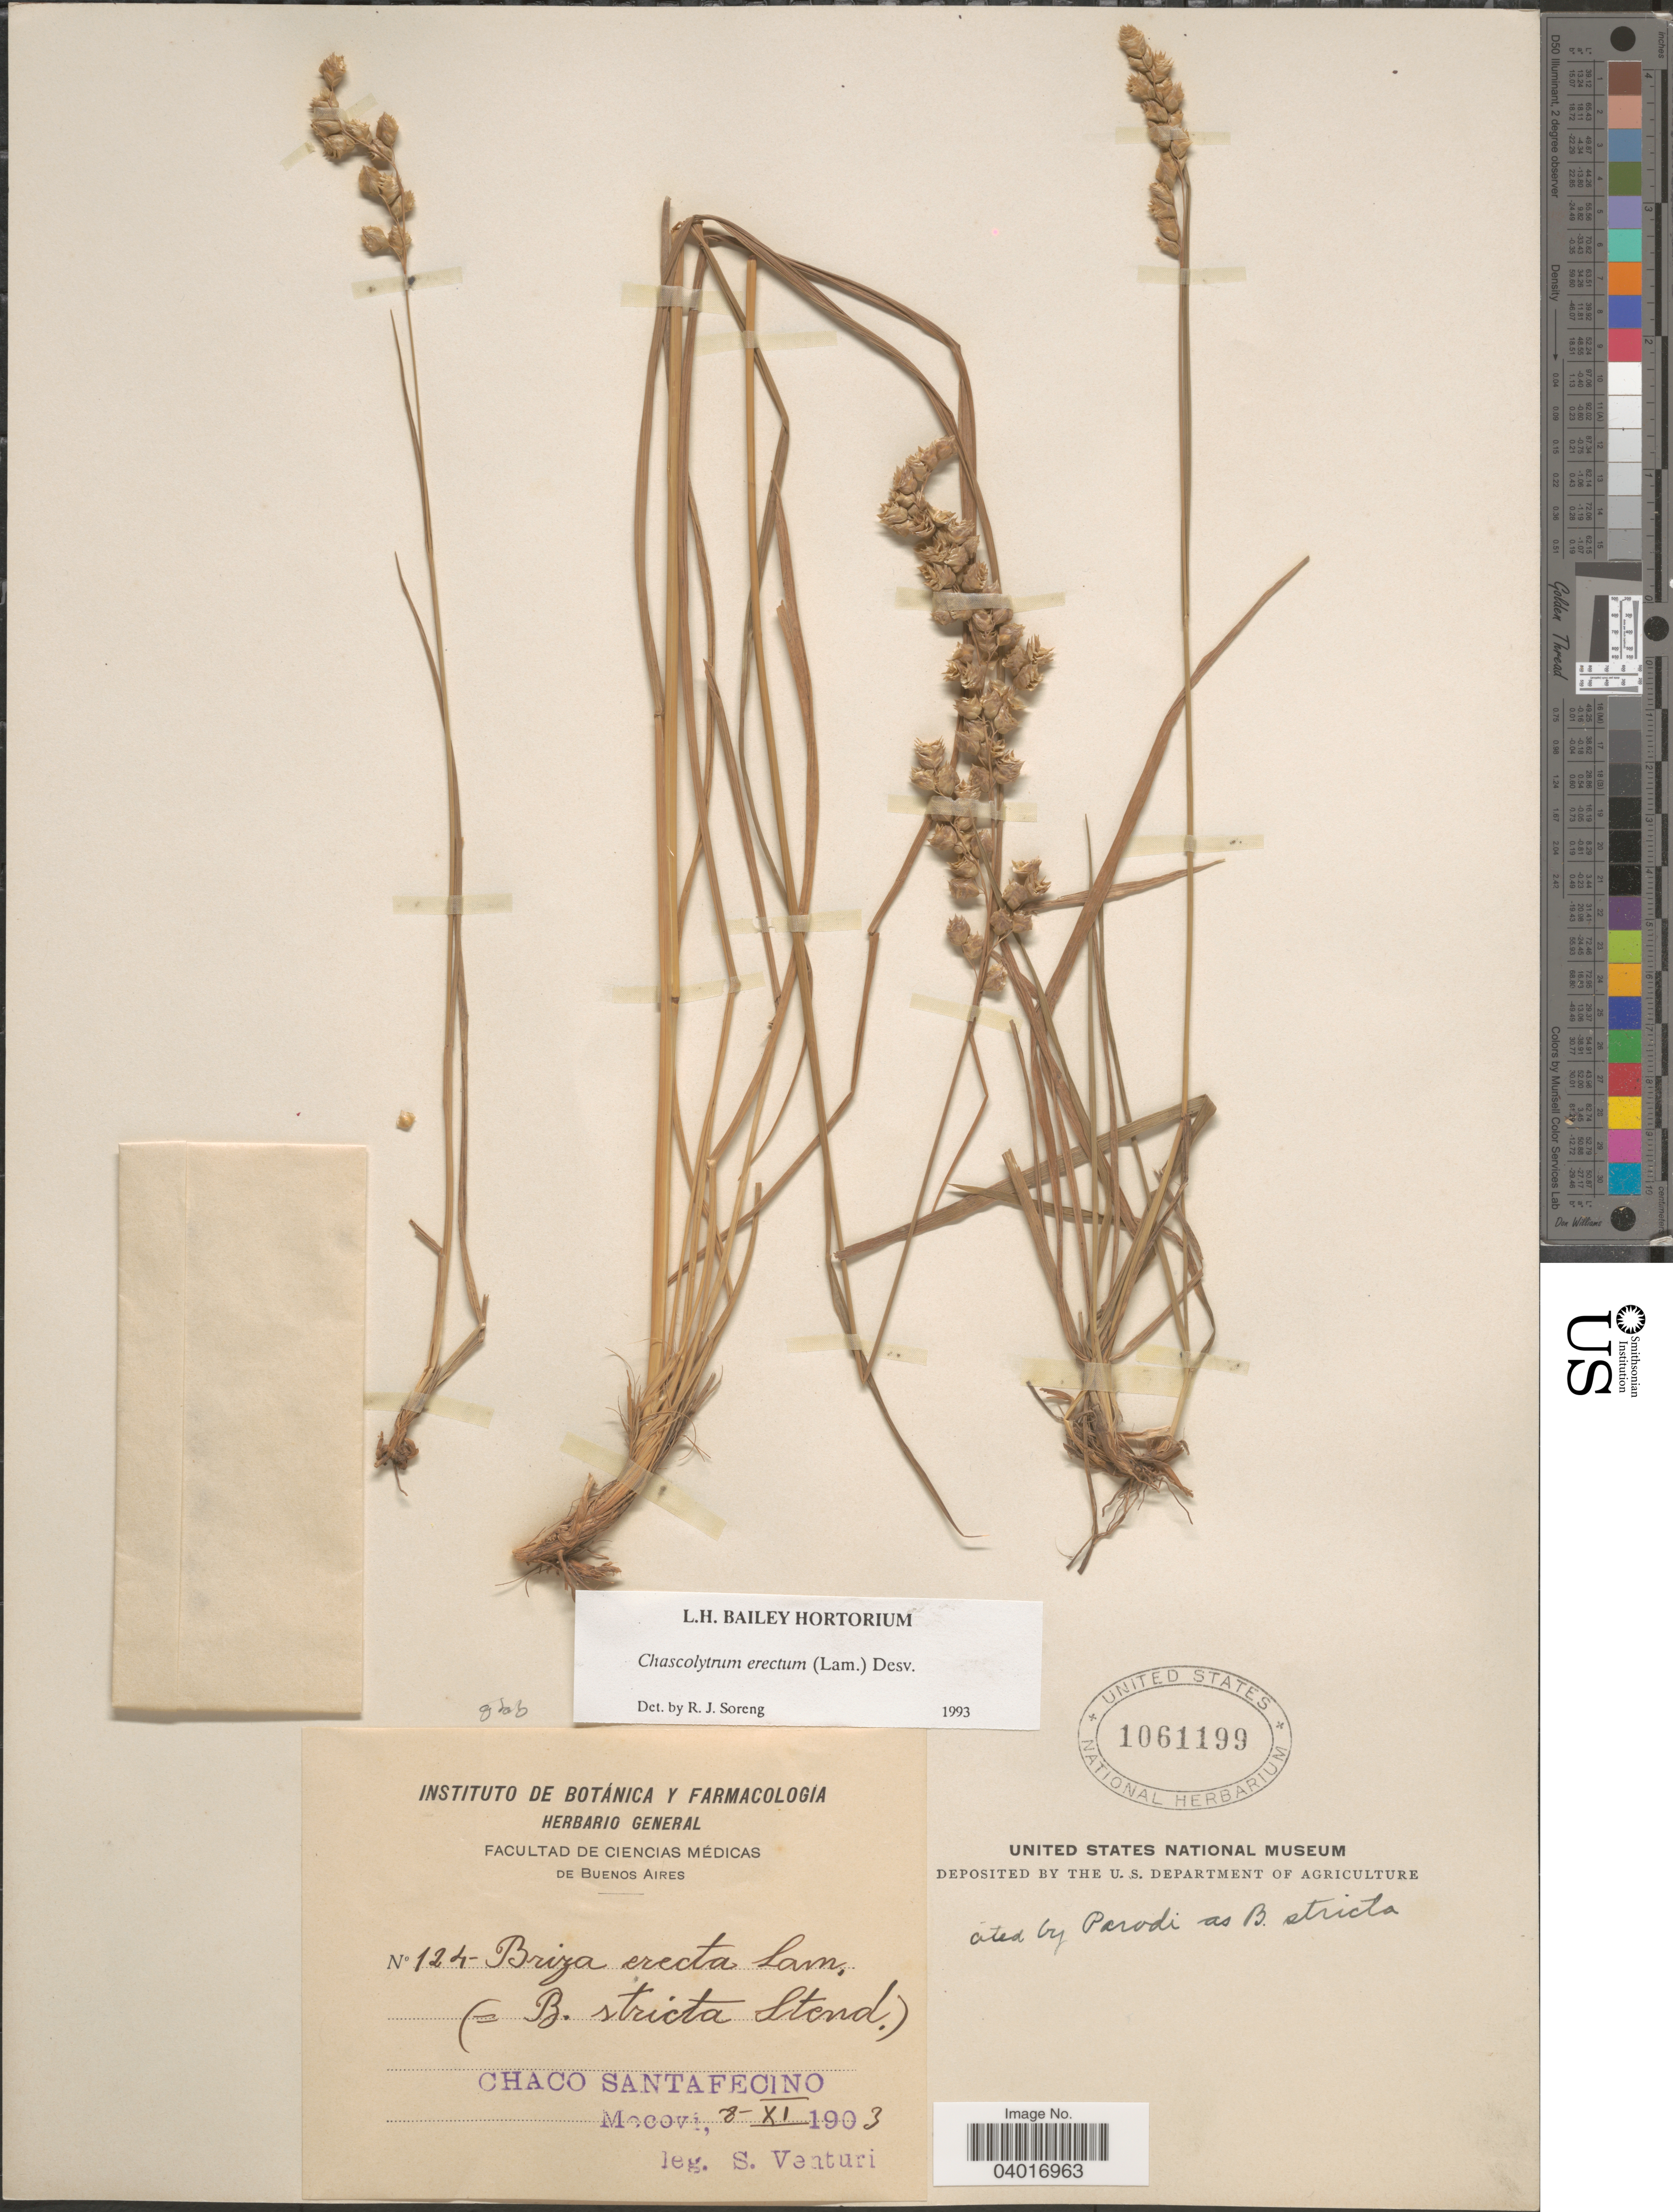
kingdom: Plantae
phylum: Tracheophyta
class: Liliopsida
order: Poales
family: Poaceae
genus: Chascolytrum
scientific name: Chascolytrum erectum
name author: (Lam.) Desv.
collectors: S. Venturi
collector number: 124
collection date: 1903-11-08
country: Argentina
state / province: Chaco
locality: Chaco Santafesino. Mocovi.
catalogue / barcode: US 1061199